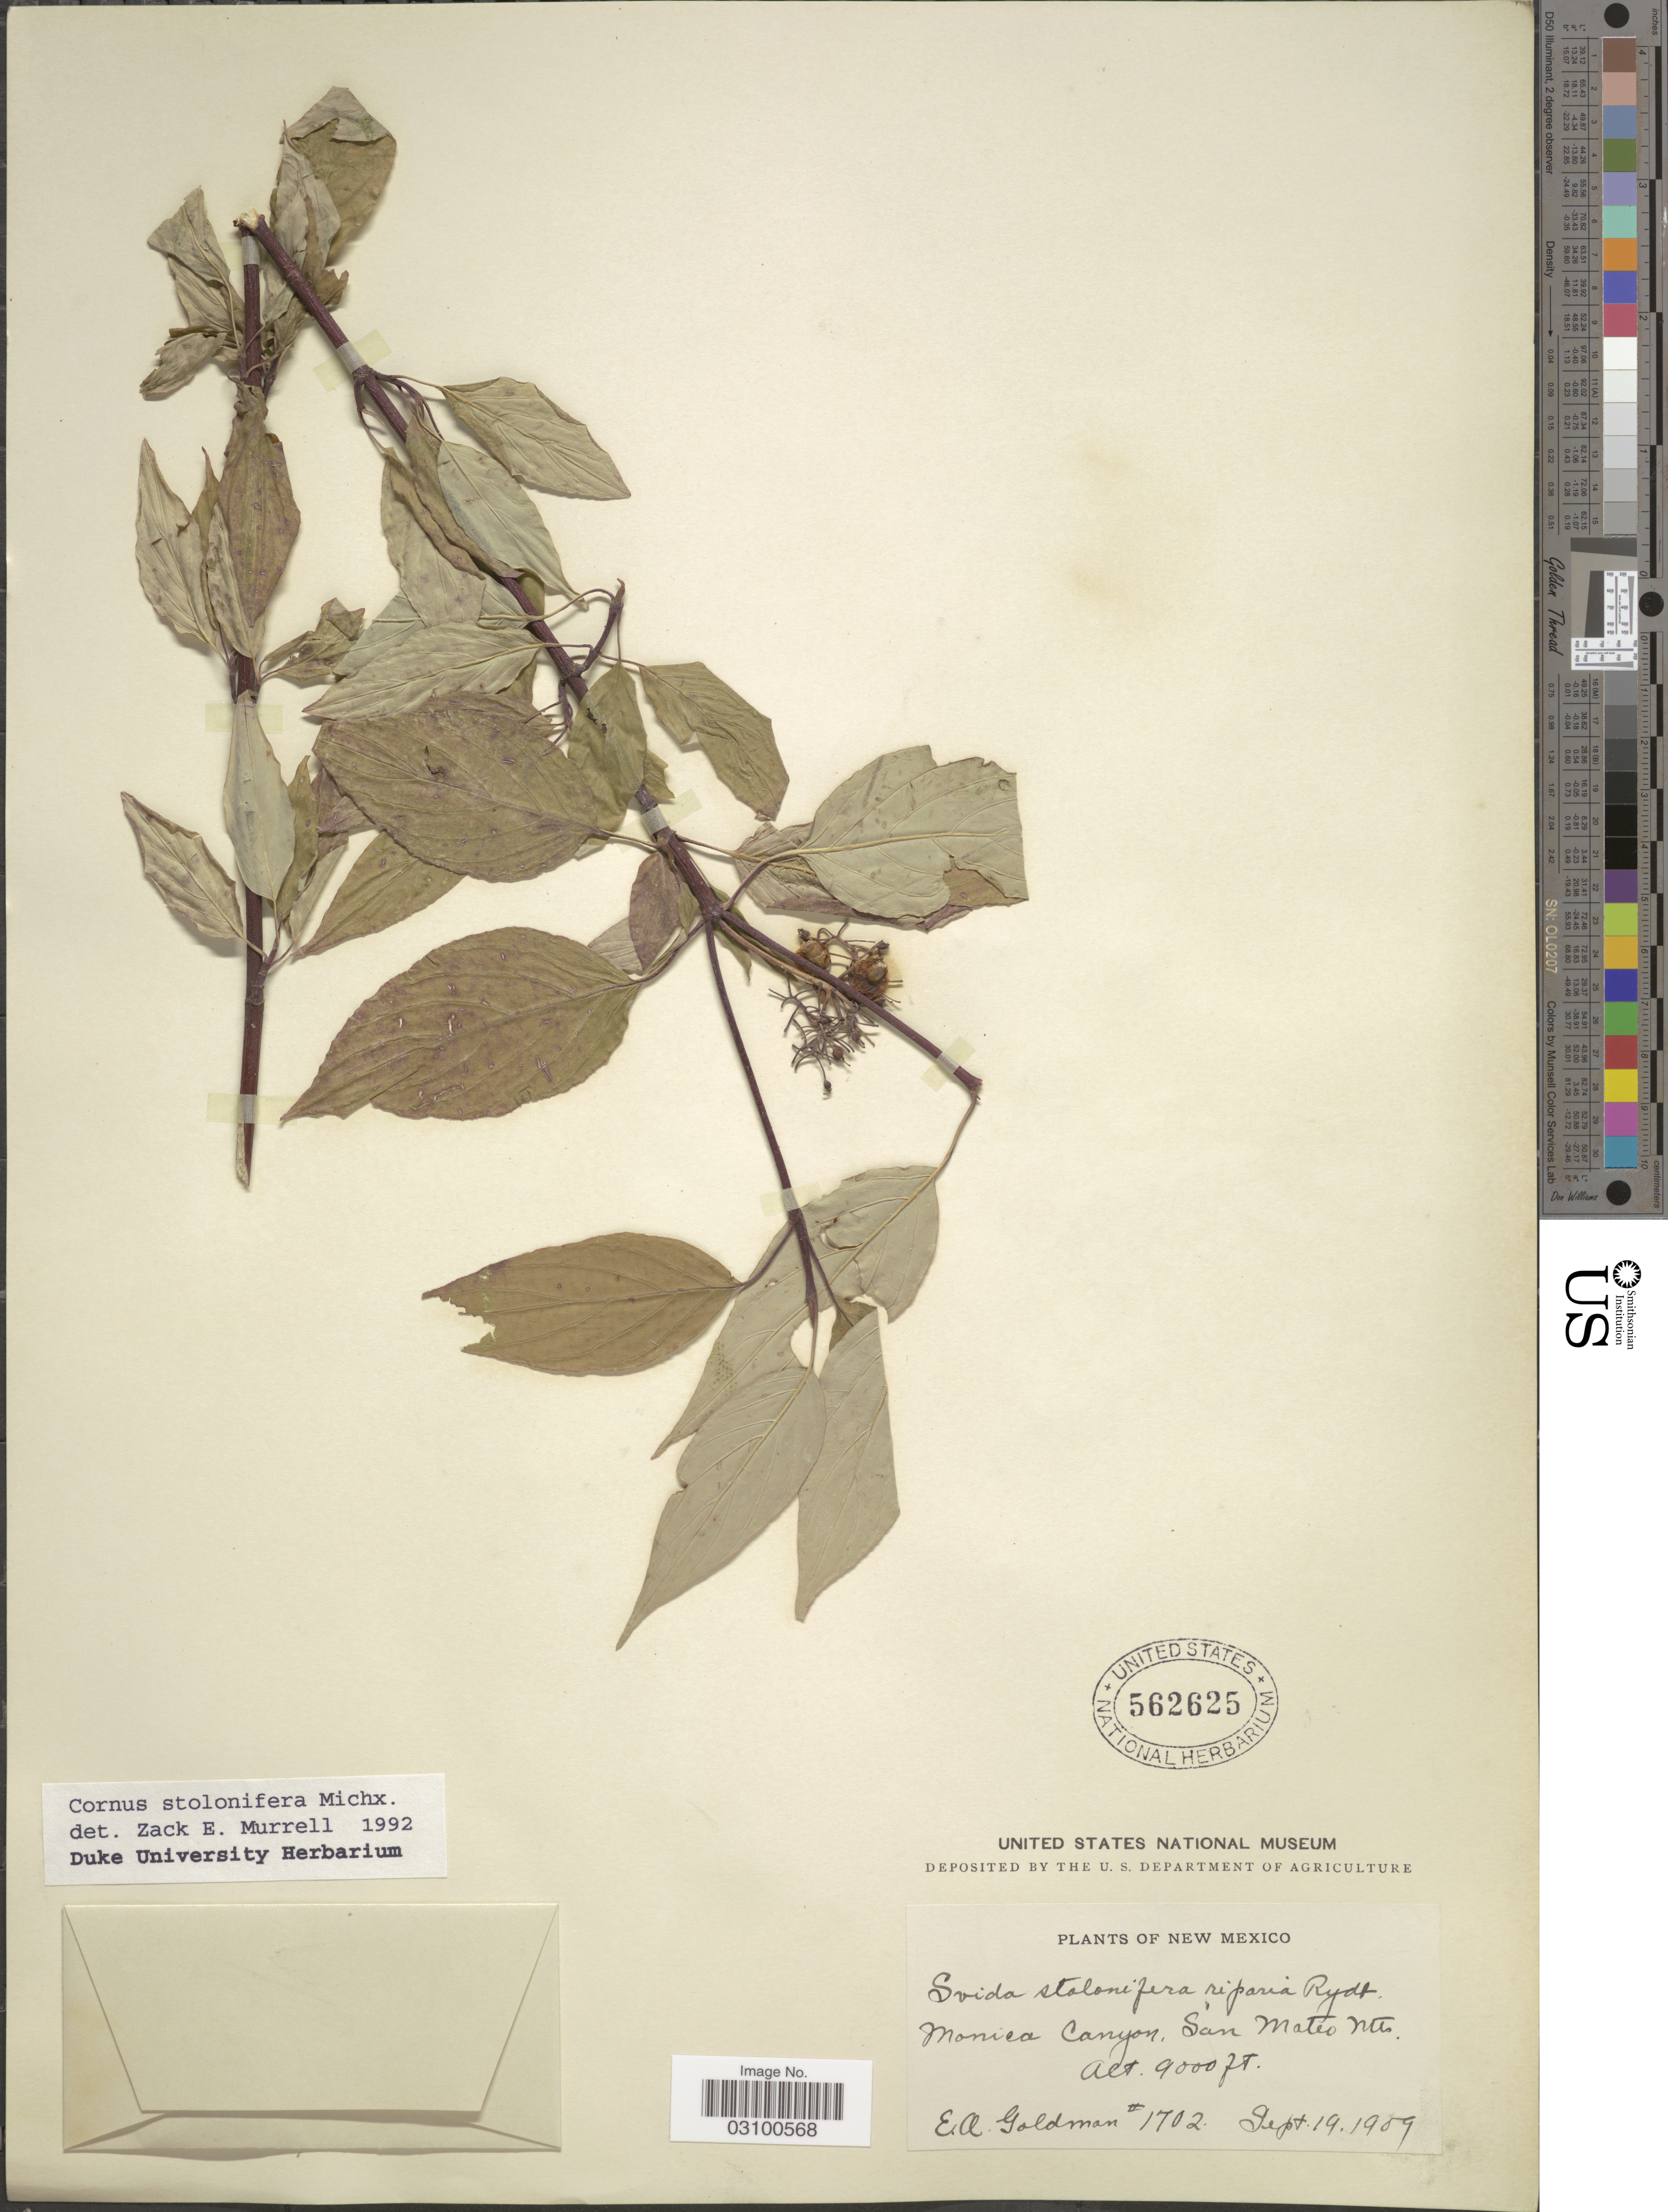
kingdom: Plantae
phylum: Tracheophyta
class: Magnoliopsida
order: Cornales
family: Cornaceae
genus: Cornus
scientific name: Cornus sericea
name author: L.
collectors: E. A. Goldman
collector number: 1702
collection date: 1909-09-19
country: United States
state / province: New Mexico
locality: Monica Canyon, San Mateo Mts.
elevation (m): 2743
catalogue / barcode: US 562625